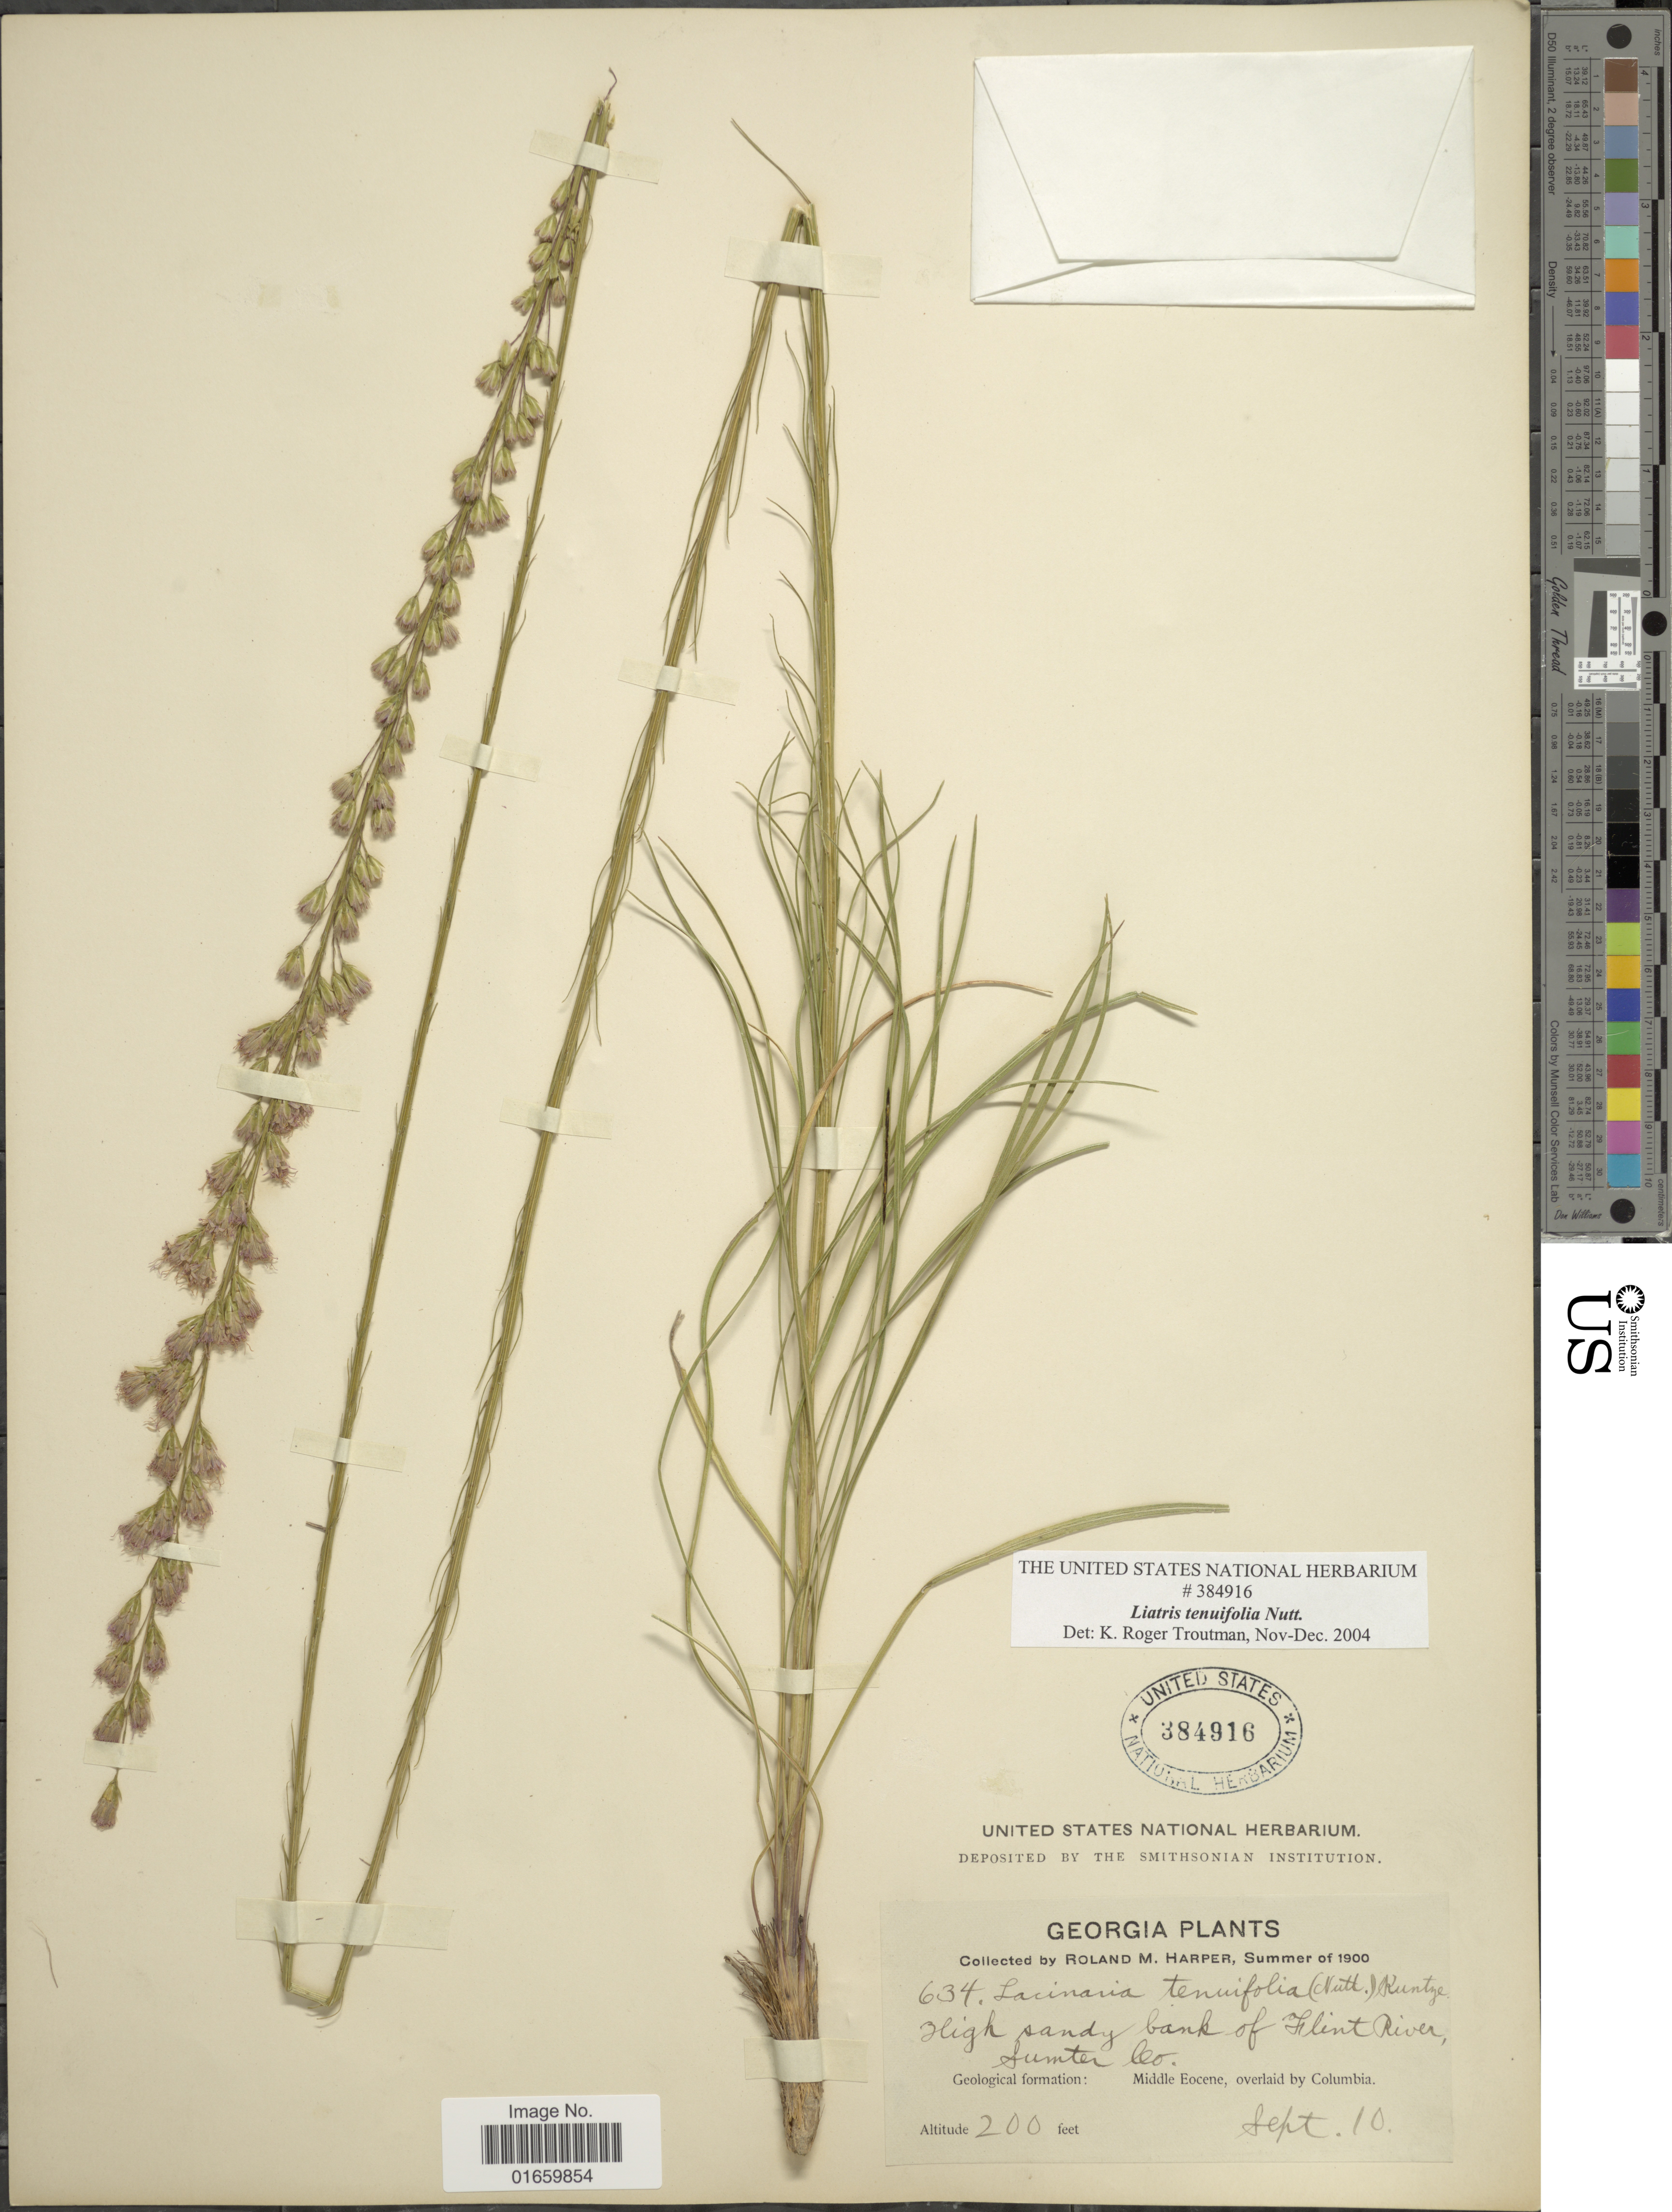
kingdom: Plantae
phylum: Tracheophyta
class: Magnoliopsida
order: Asterales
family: Asteraceae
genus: Liatris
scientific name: Liatris tenuifolia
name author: Nutt.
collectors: R. M. Harper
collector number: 634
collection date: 1900-09-10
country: United States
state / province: Georgia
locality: High Sandy Bank of Flint River, Sumter Leo, Middle Eocene, overlaid by Columbia.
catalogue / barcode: US 384916